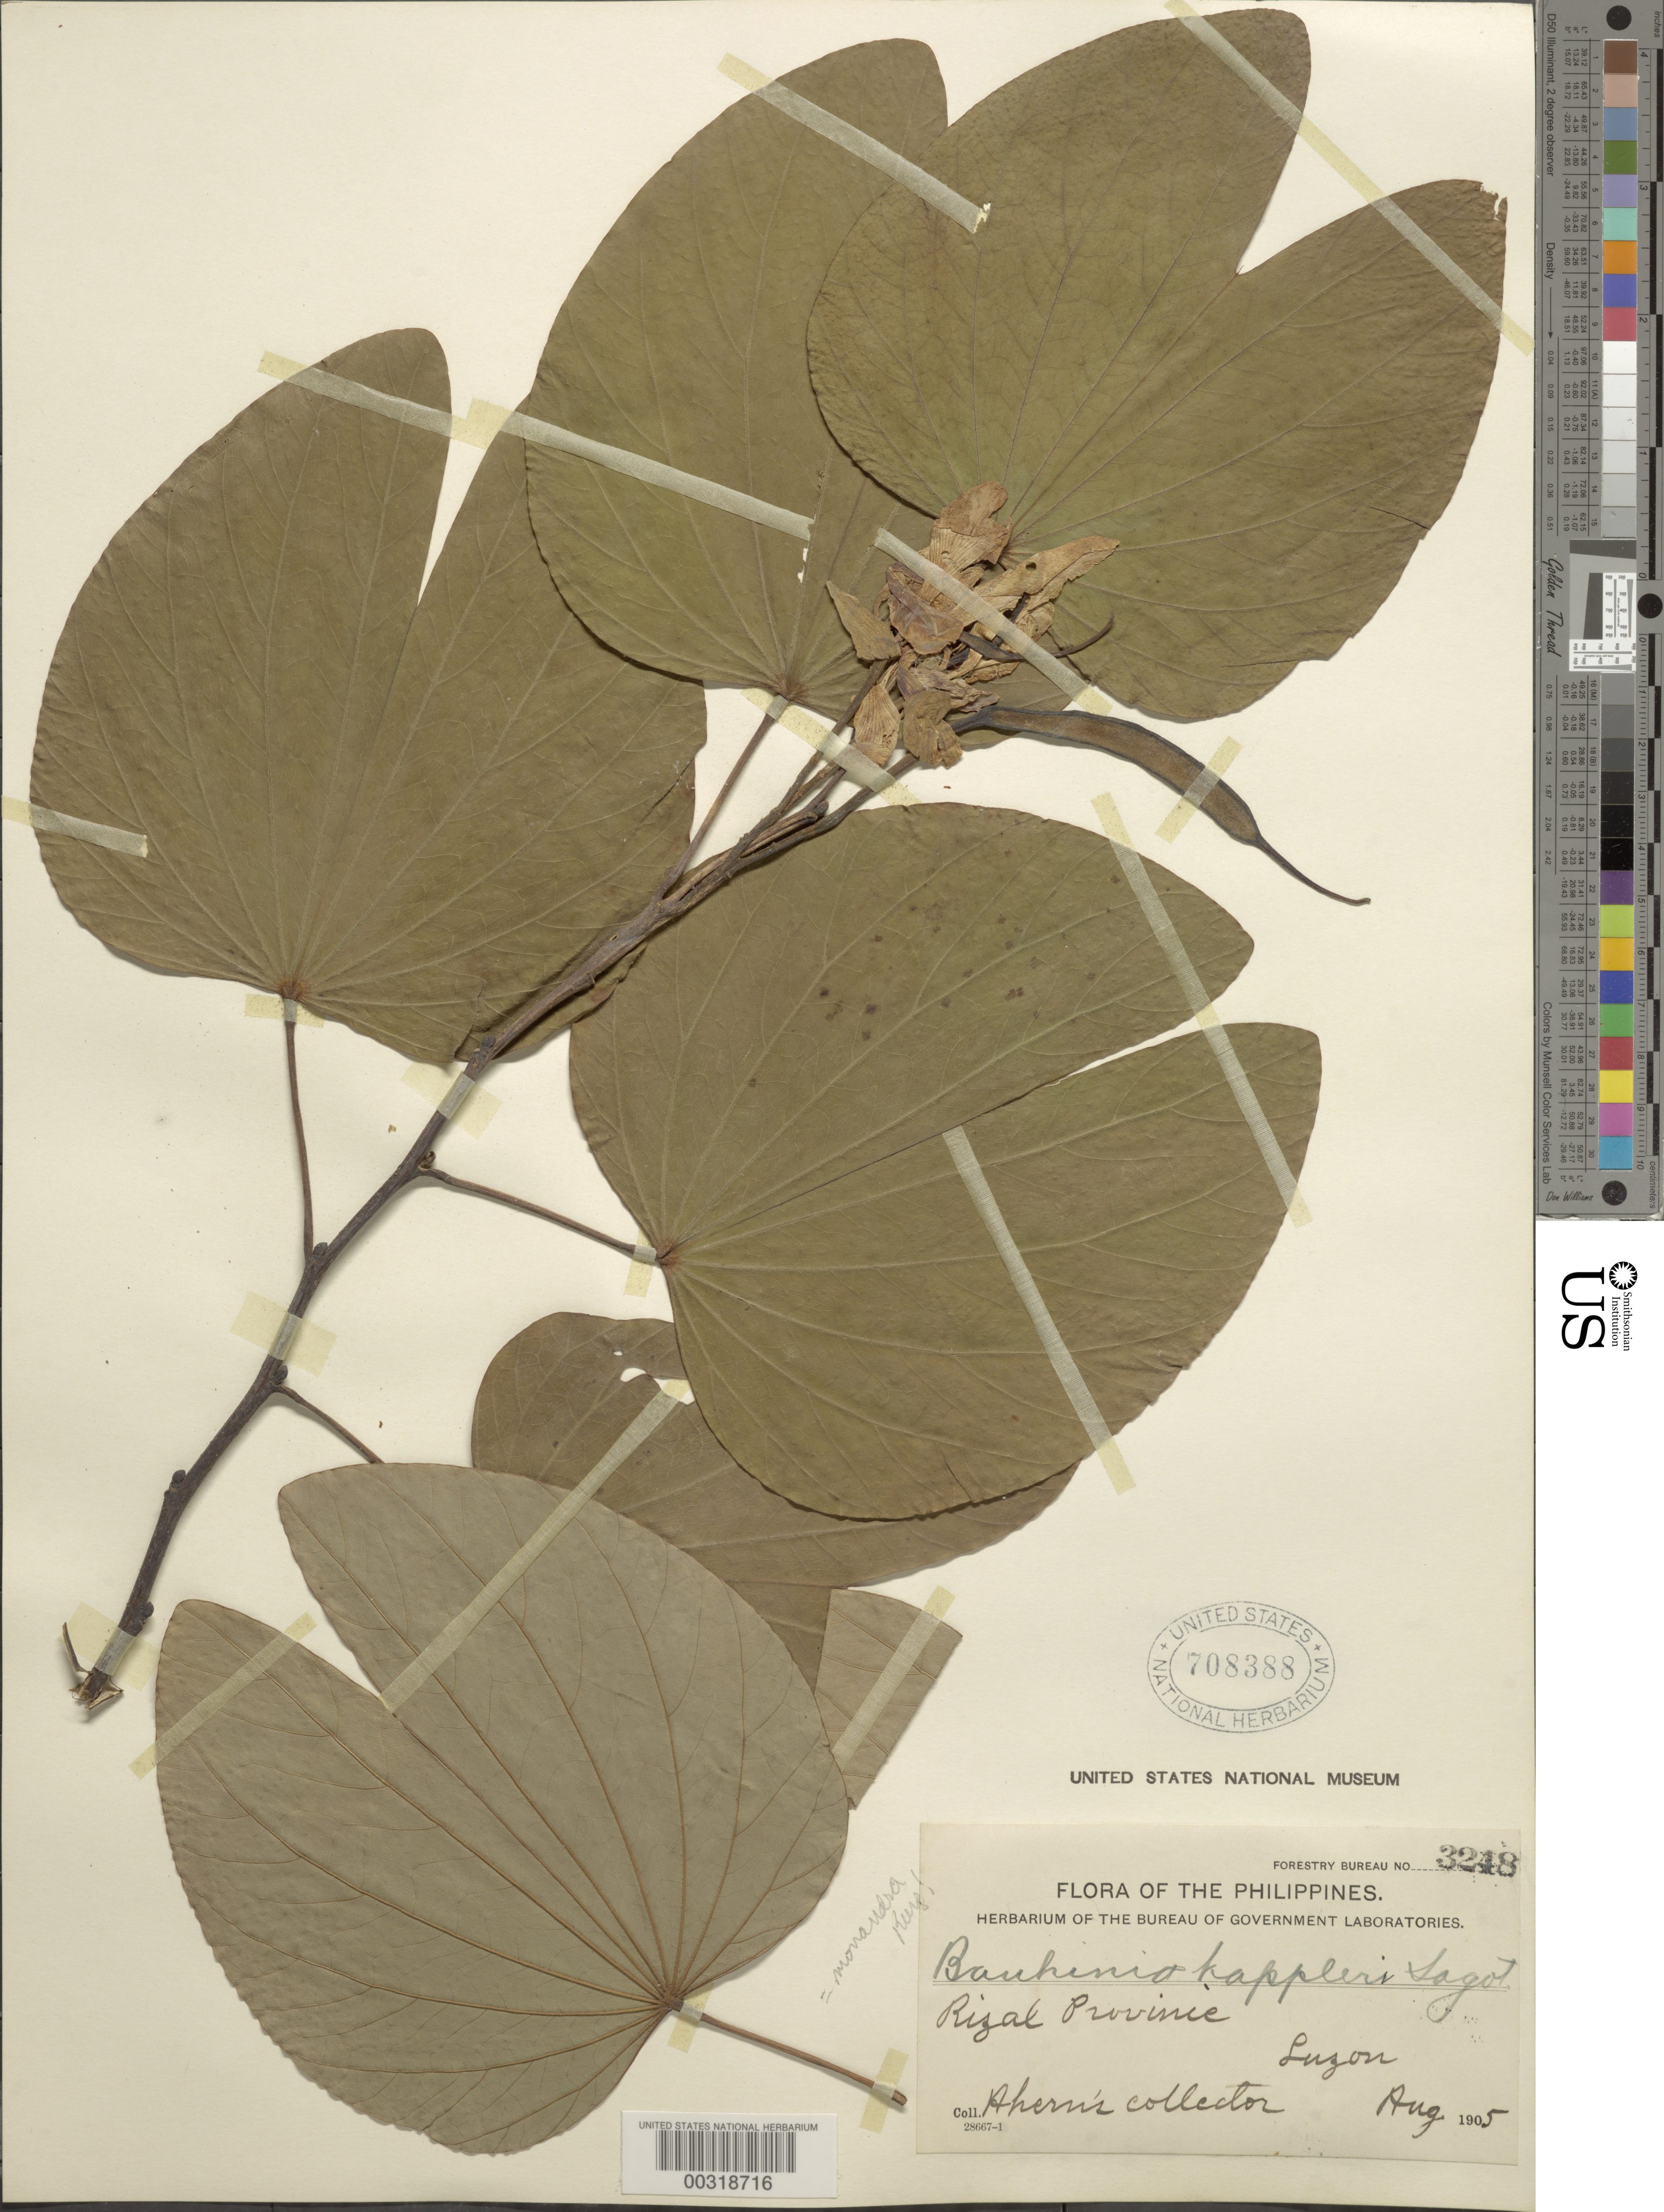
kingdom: Plantae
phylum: Tracheophyta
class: Magnoliopsida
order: Fabales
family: Fabaceae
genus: Bauhinia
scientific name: Bauhinia monandra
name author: Kurz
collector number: Forestry Bureau No. 3248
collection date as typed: Aug 1905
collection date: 1905-08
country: Philippines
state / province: Calabarzon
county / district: Rizal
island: Luzon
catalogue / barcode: US 708388